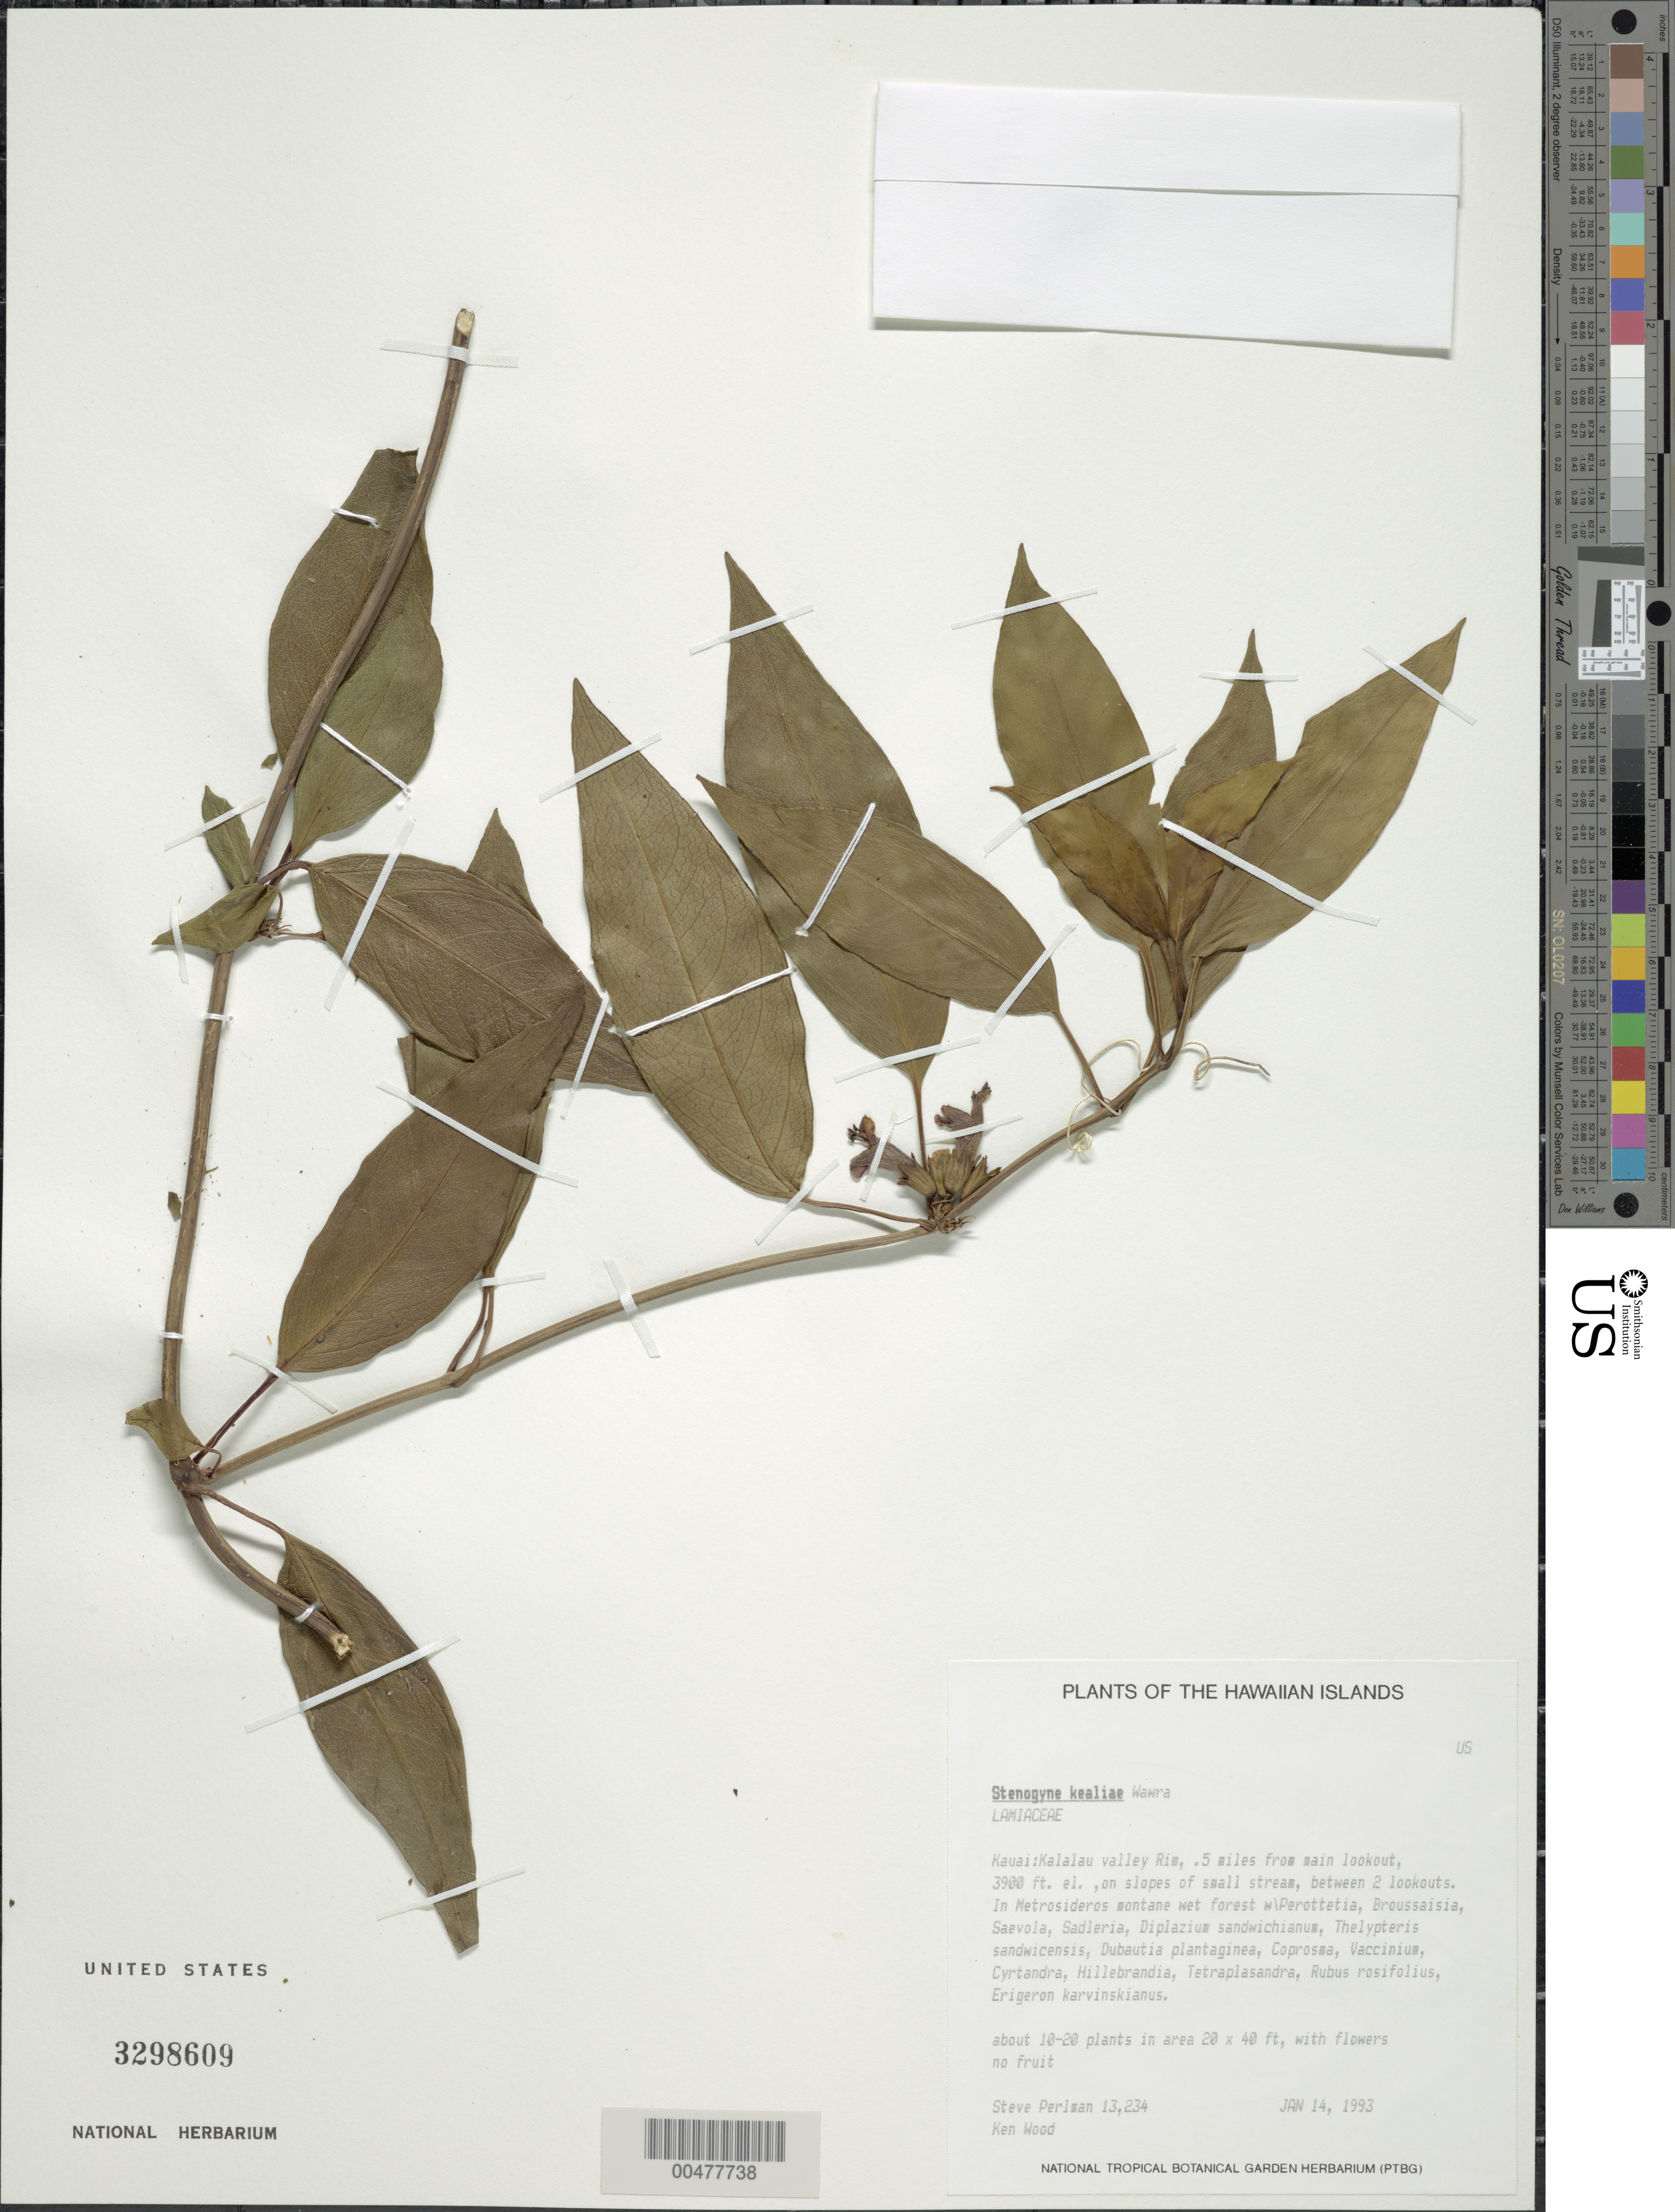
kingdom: Plantae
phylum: Tracheophyta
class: Magnoliopsida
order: Lamiales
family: Lamiaceae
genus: Stenogyne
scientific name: Stenogyne kealiae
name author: Wawra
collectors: S. P. Perlman & K. Wood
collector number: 13234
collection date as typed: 14 Jan 1993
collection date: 1993-01-14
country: United States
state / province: Hawaii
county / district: Kauai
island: Kaua'i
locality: Kalalau Valley rim, 0.5 mi from main lookout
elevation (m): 1189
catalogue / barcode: US 3298609